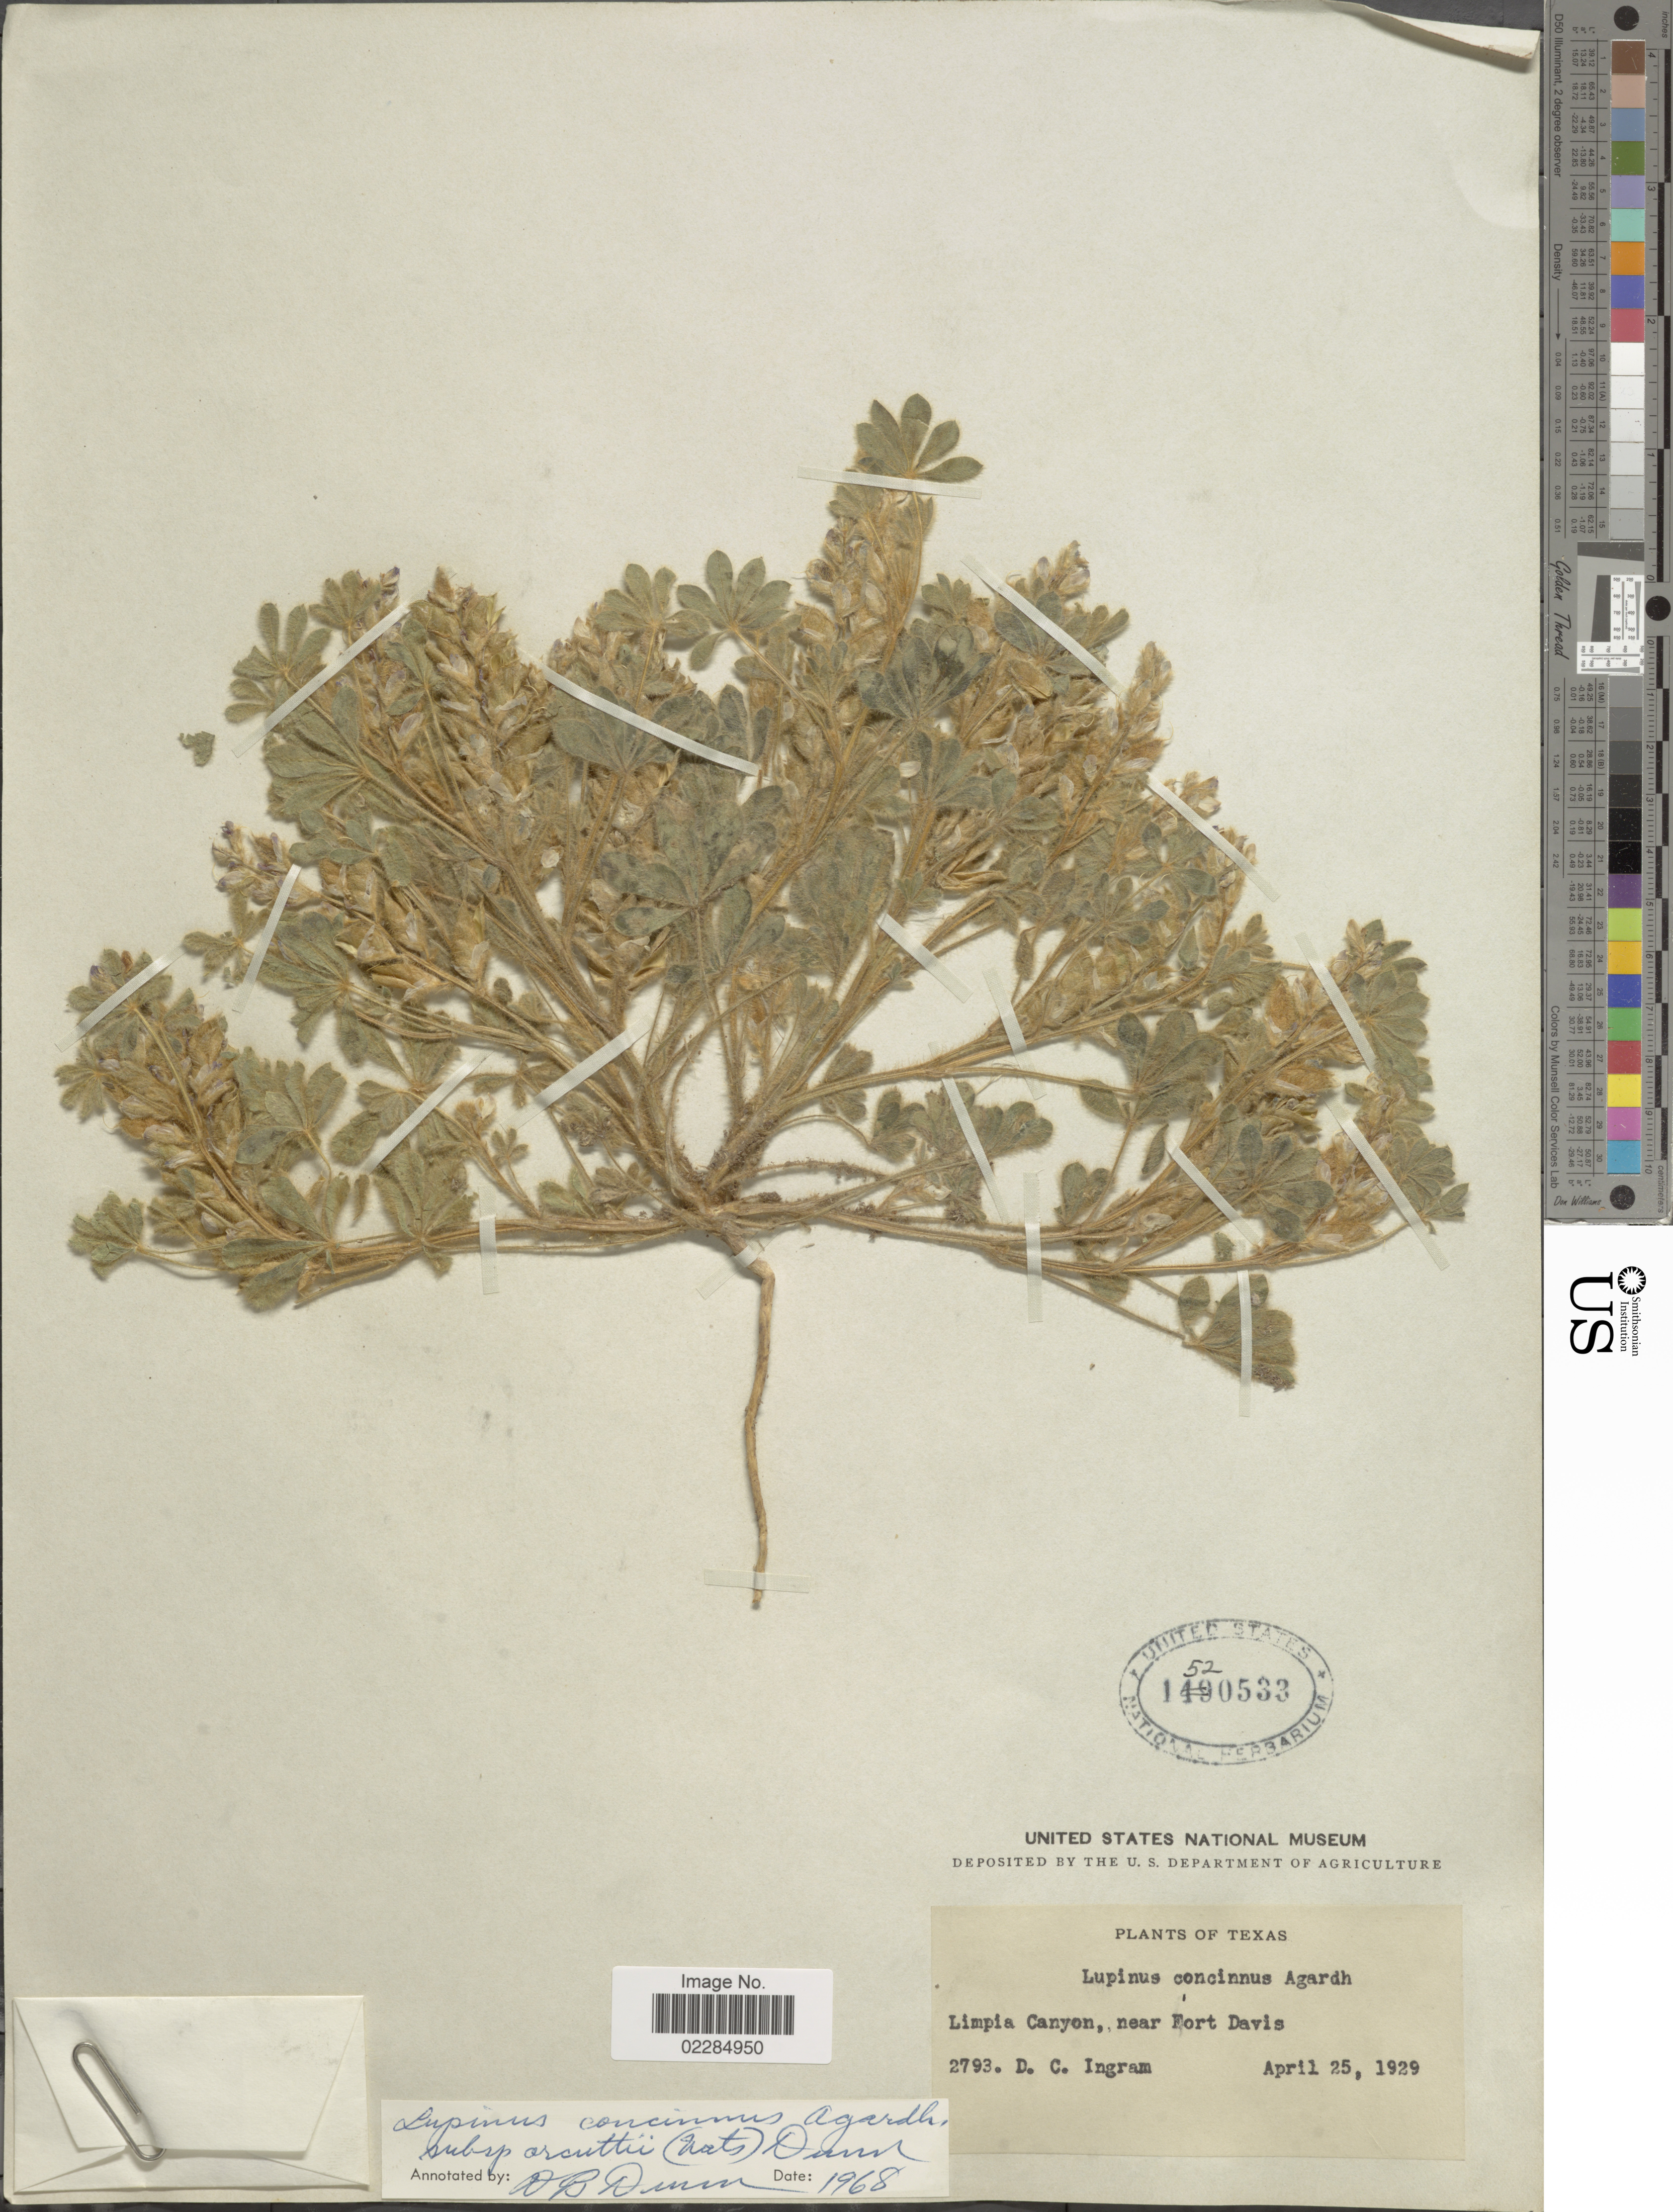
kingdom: Plantae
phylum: Tracheophyta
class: Magnoliopsida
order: Fabales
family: Fabaceae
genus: Lupinus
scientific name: Lupinus concinnus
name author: J. Agardh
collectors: D. C. Ingram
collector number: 2793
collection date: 1929-04-25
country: United States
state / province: Texas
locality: Limpia Canyon, near Fort Davis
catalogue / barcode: US 1520533